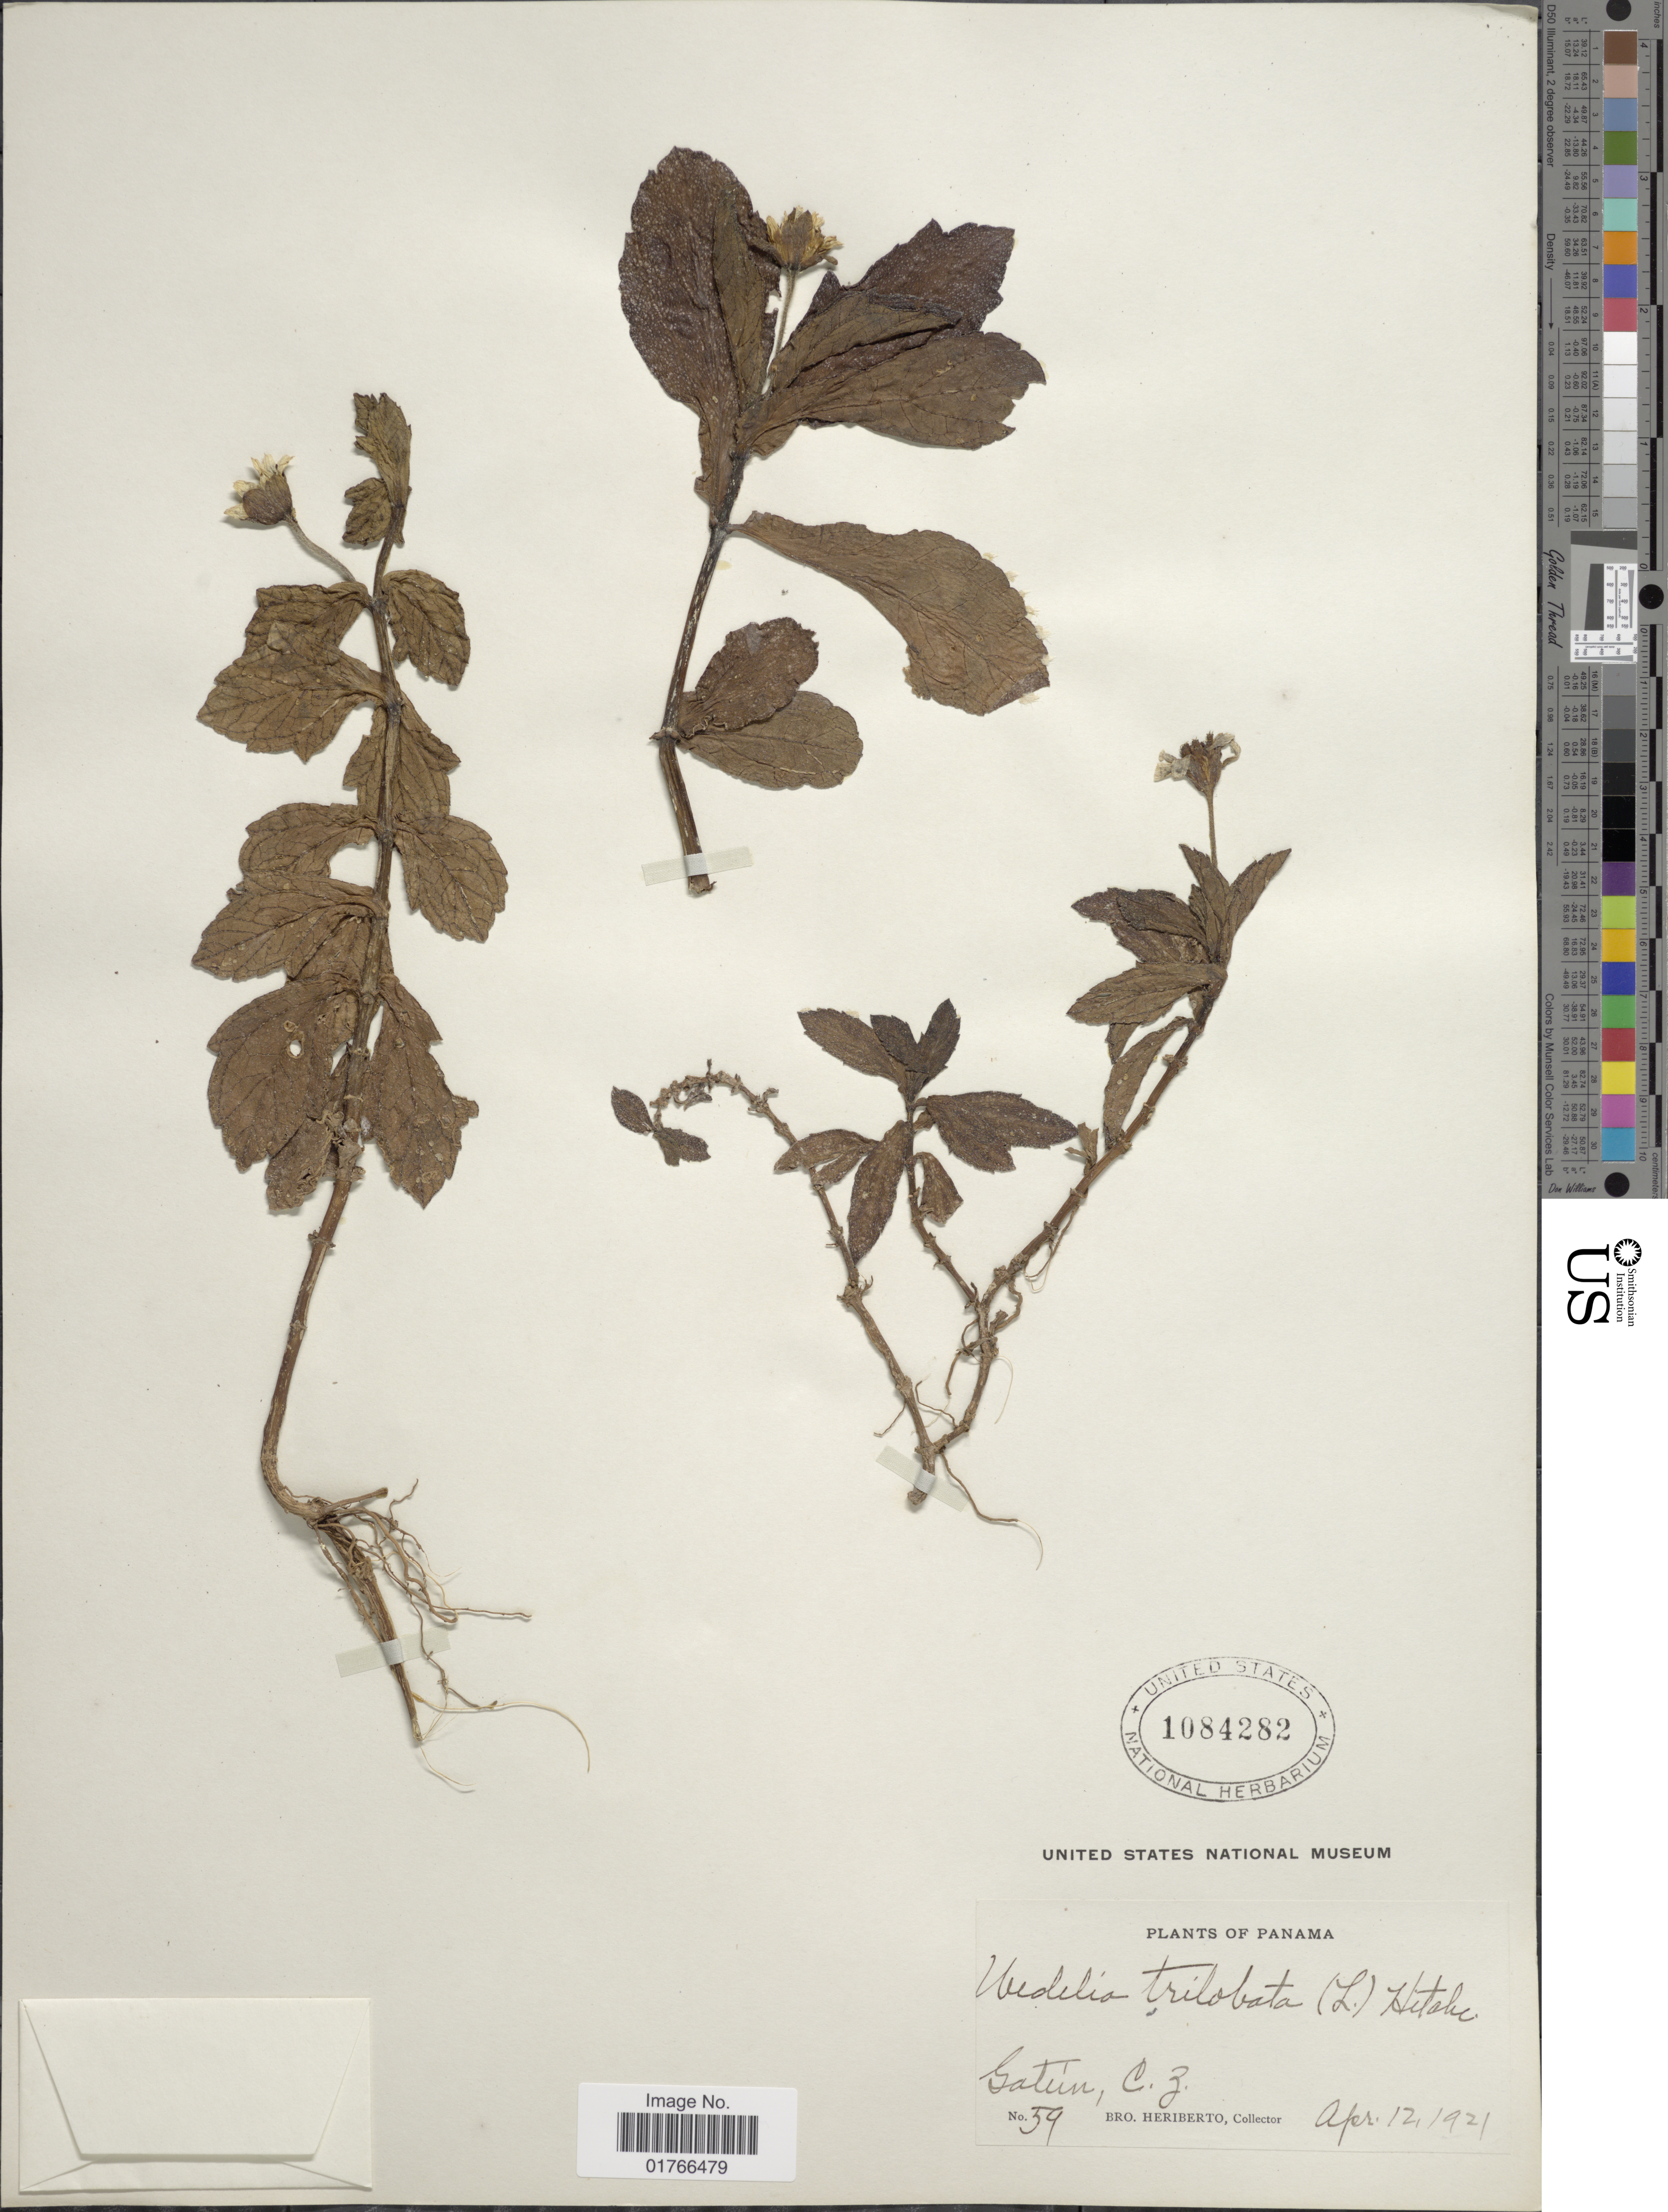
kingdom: Plantae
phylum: Tracheophyta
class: Magnoliopsida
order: Asterales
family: Asteraceae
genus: Sphagneticola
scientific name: Sphagneticola trilobata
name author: (L.) Pruski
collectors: B. Heriberto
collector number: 59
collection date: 1921-04-12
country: Panama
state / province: Colón / Panamá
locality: Gatun, C. Z.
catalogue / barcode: US 1084282